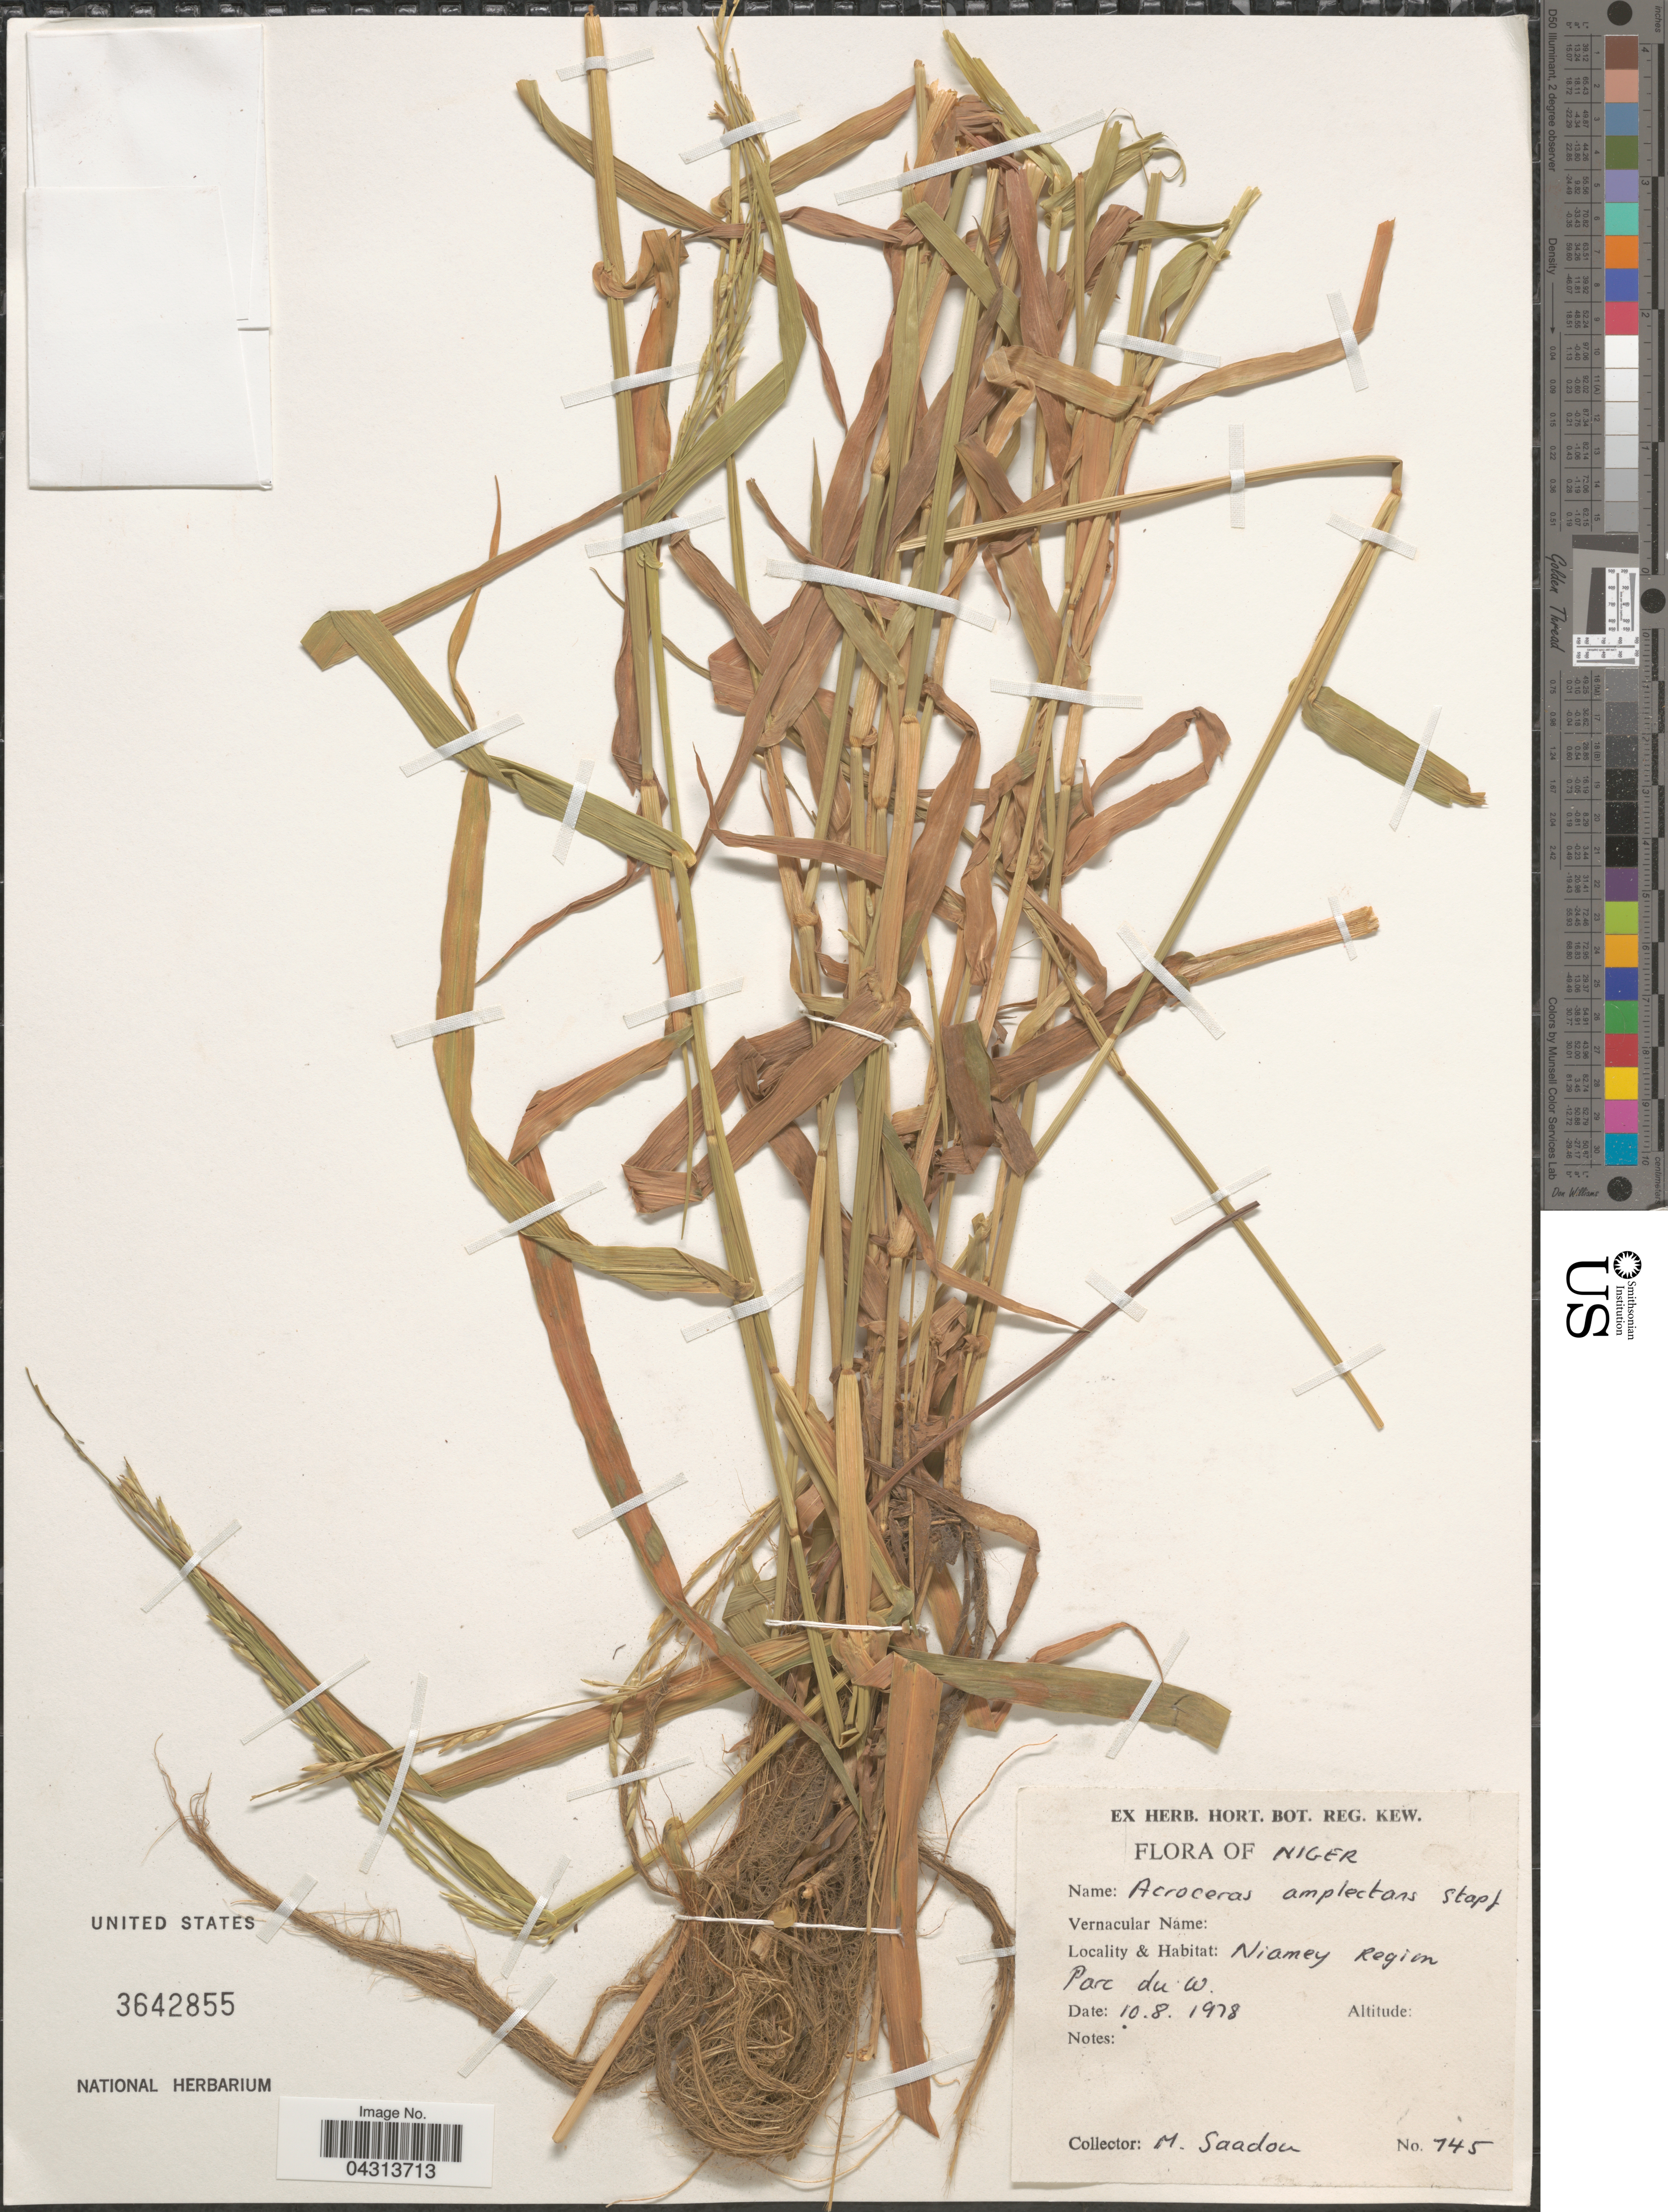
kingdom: Plantae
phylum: Tracheophyta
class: Liliopsida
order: Poales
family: Poaceae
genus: Acroceras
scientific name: Acroceras amplectens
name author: Stapf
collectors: M. Saadon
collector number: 145*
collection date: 1978-08-10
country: Niger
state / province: Niamey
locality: Niamey Region. Parc du W.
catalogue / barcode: US 3642855